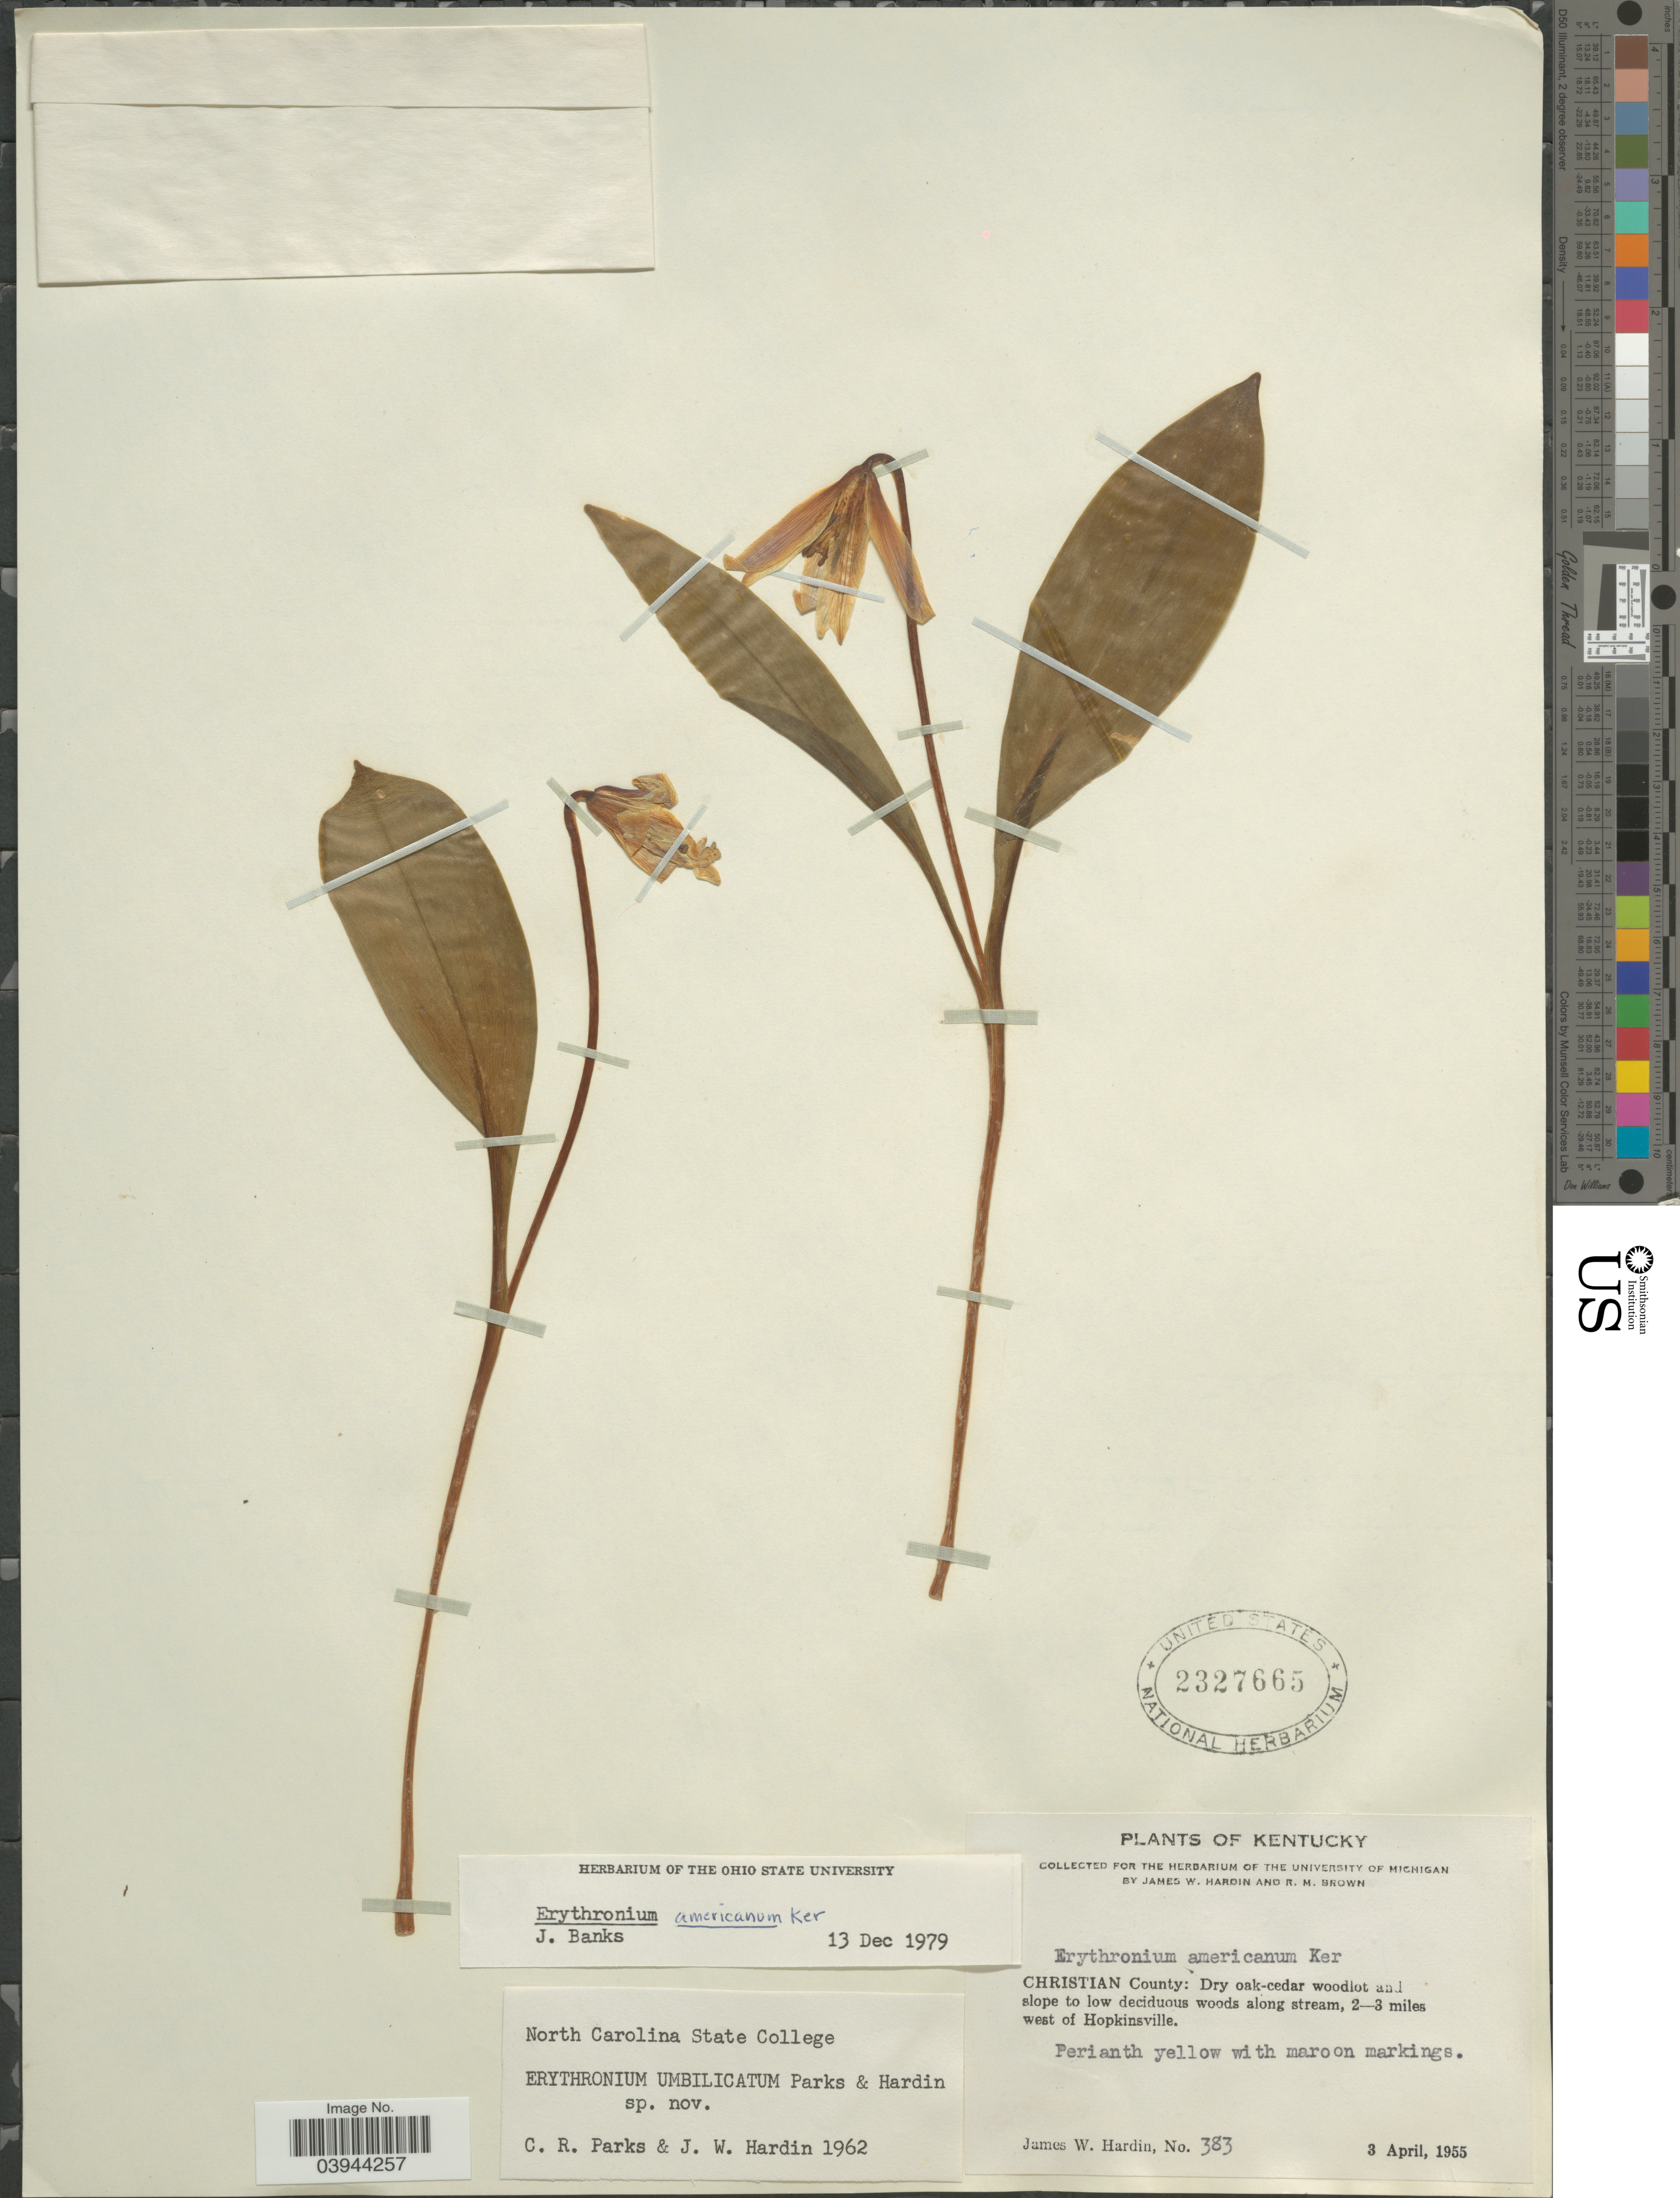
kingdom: Plantae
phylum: Tracheophyta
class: Liliopsida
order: Liliales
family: Liliaceae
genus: Erythronium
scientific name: Erythronium americanum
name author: Ker Gawl.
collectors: J. W. Hardin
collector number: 383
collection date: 1955-04-03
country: United States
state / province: Kentucky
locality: Christian County: Dry oak-cedar woodlot and slope to low deciduous woods along stream, 2-3 miles west of Hopkinsville.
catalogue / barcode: US 2327665